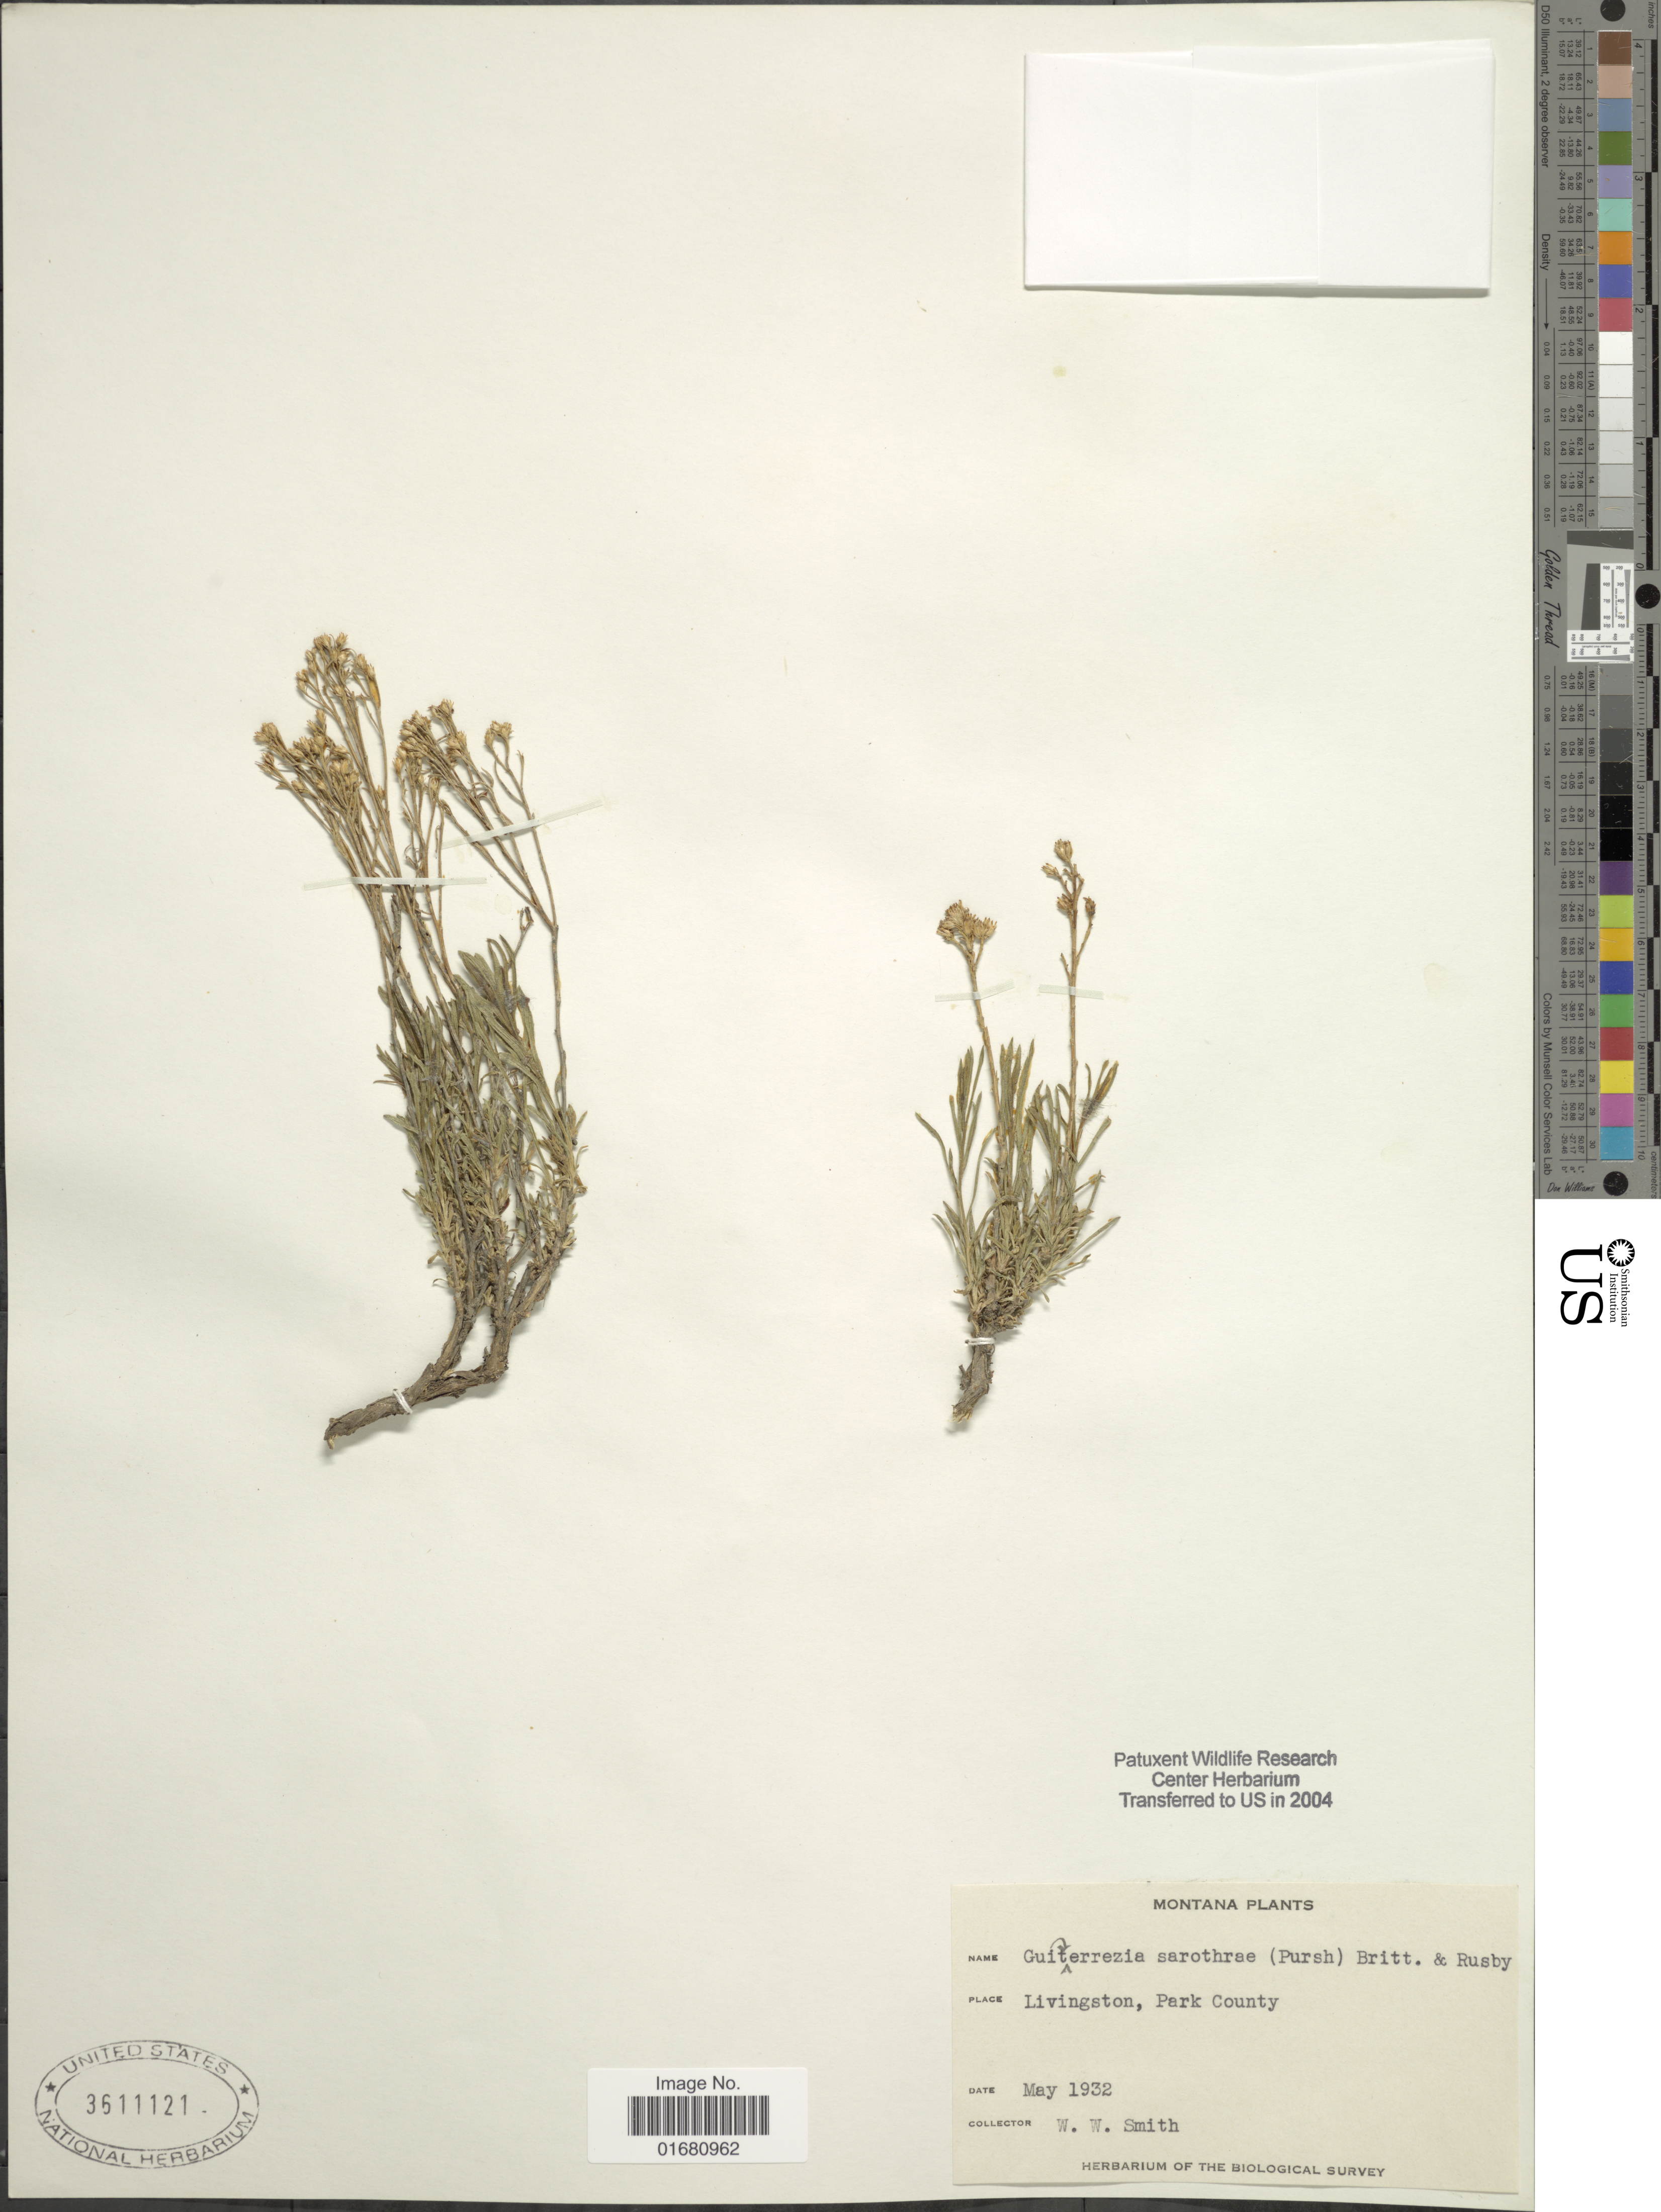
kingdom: Plantae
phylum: Tracheophyta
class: Magnoliopsida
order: Asterales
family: Asteraceae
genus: Gutierrezia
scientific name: Gutierrezia sarothrae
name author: (Pursh) Britton & Rusby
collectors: W. W. Smith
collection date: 1932-05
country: United States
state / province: Montana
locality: Livingston, Park County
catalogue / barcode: US 3511121